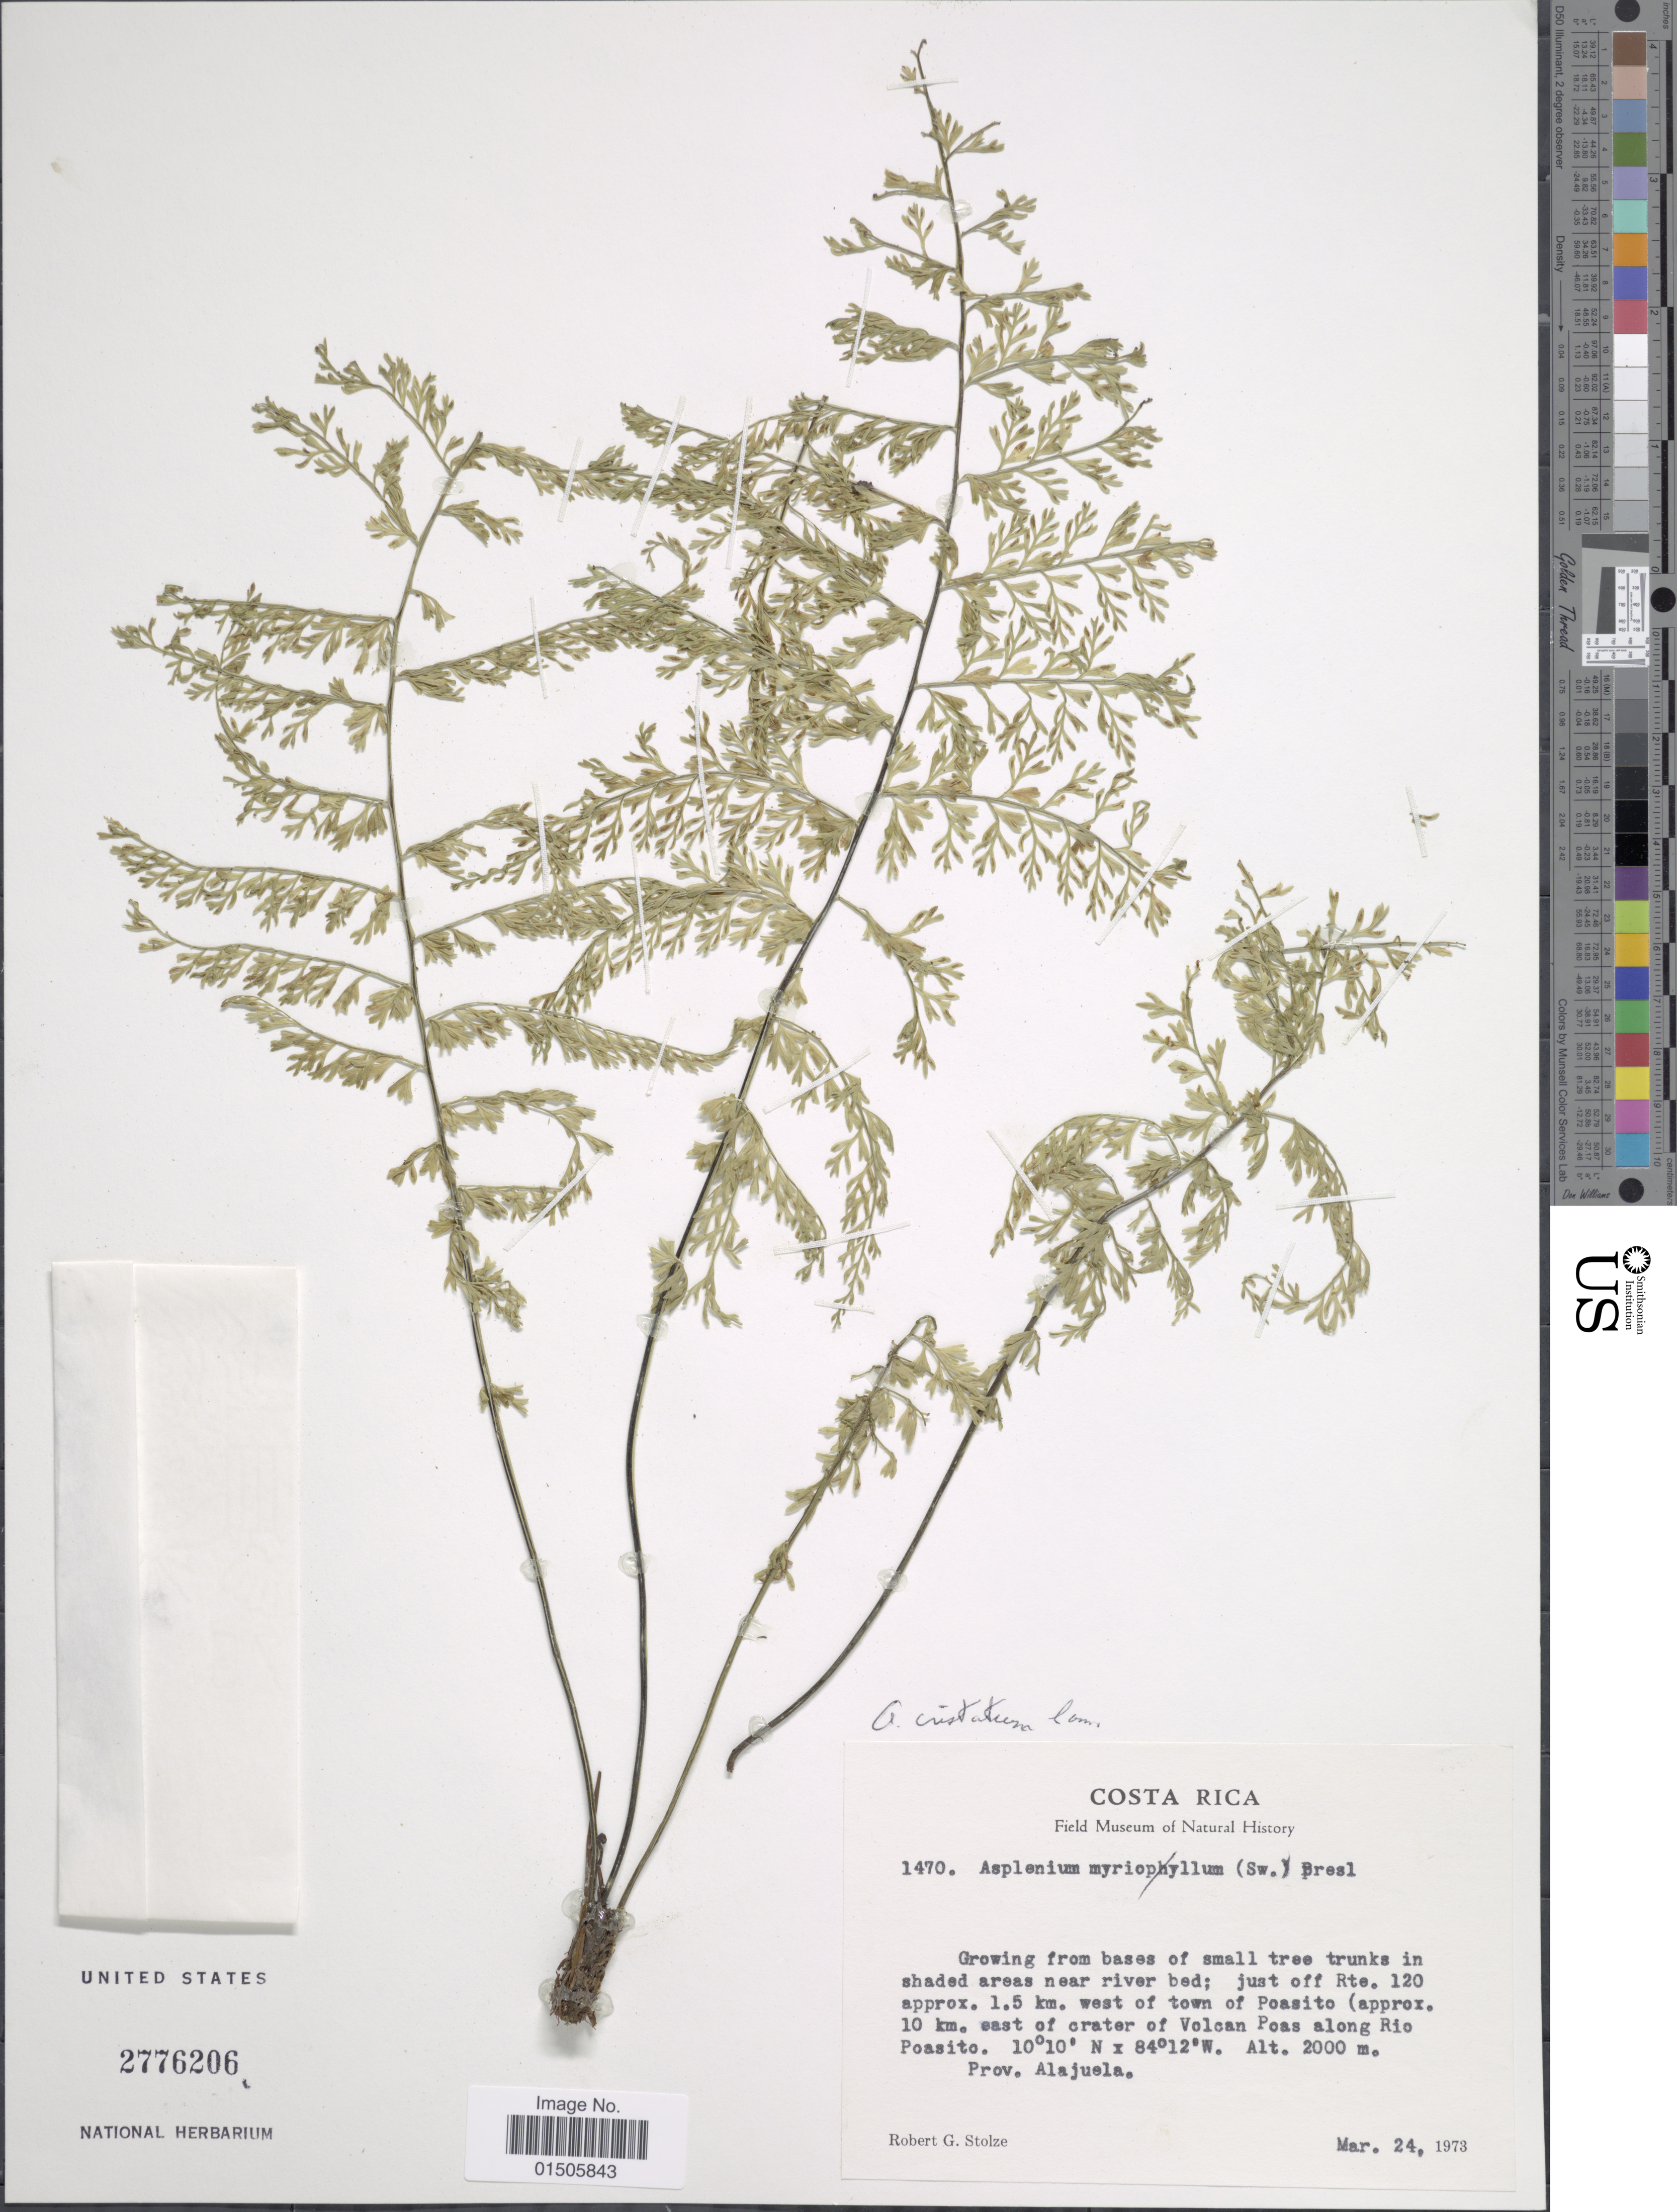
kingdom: Plantae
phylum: Tracheophyta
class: Polypodiopsida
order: Polypodiales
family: Aspleniaceae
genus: Asplenium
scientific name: Asplenium cristatum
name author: Lam.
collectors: R. G. Stolze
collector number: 1470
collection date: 1973-03-24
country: Costa Rica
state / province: Alajuela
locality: In shaded areas near river bed; just off Rte. 120 approx. 1.5 km west of town of Poasito (approx. 10 km. east of crater of Volcan Poas along Rio Poasito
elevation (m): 2000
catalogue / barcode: US 2776206